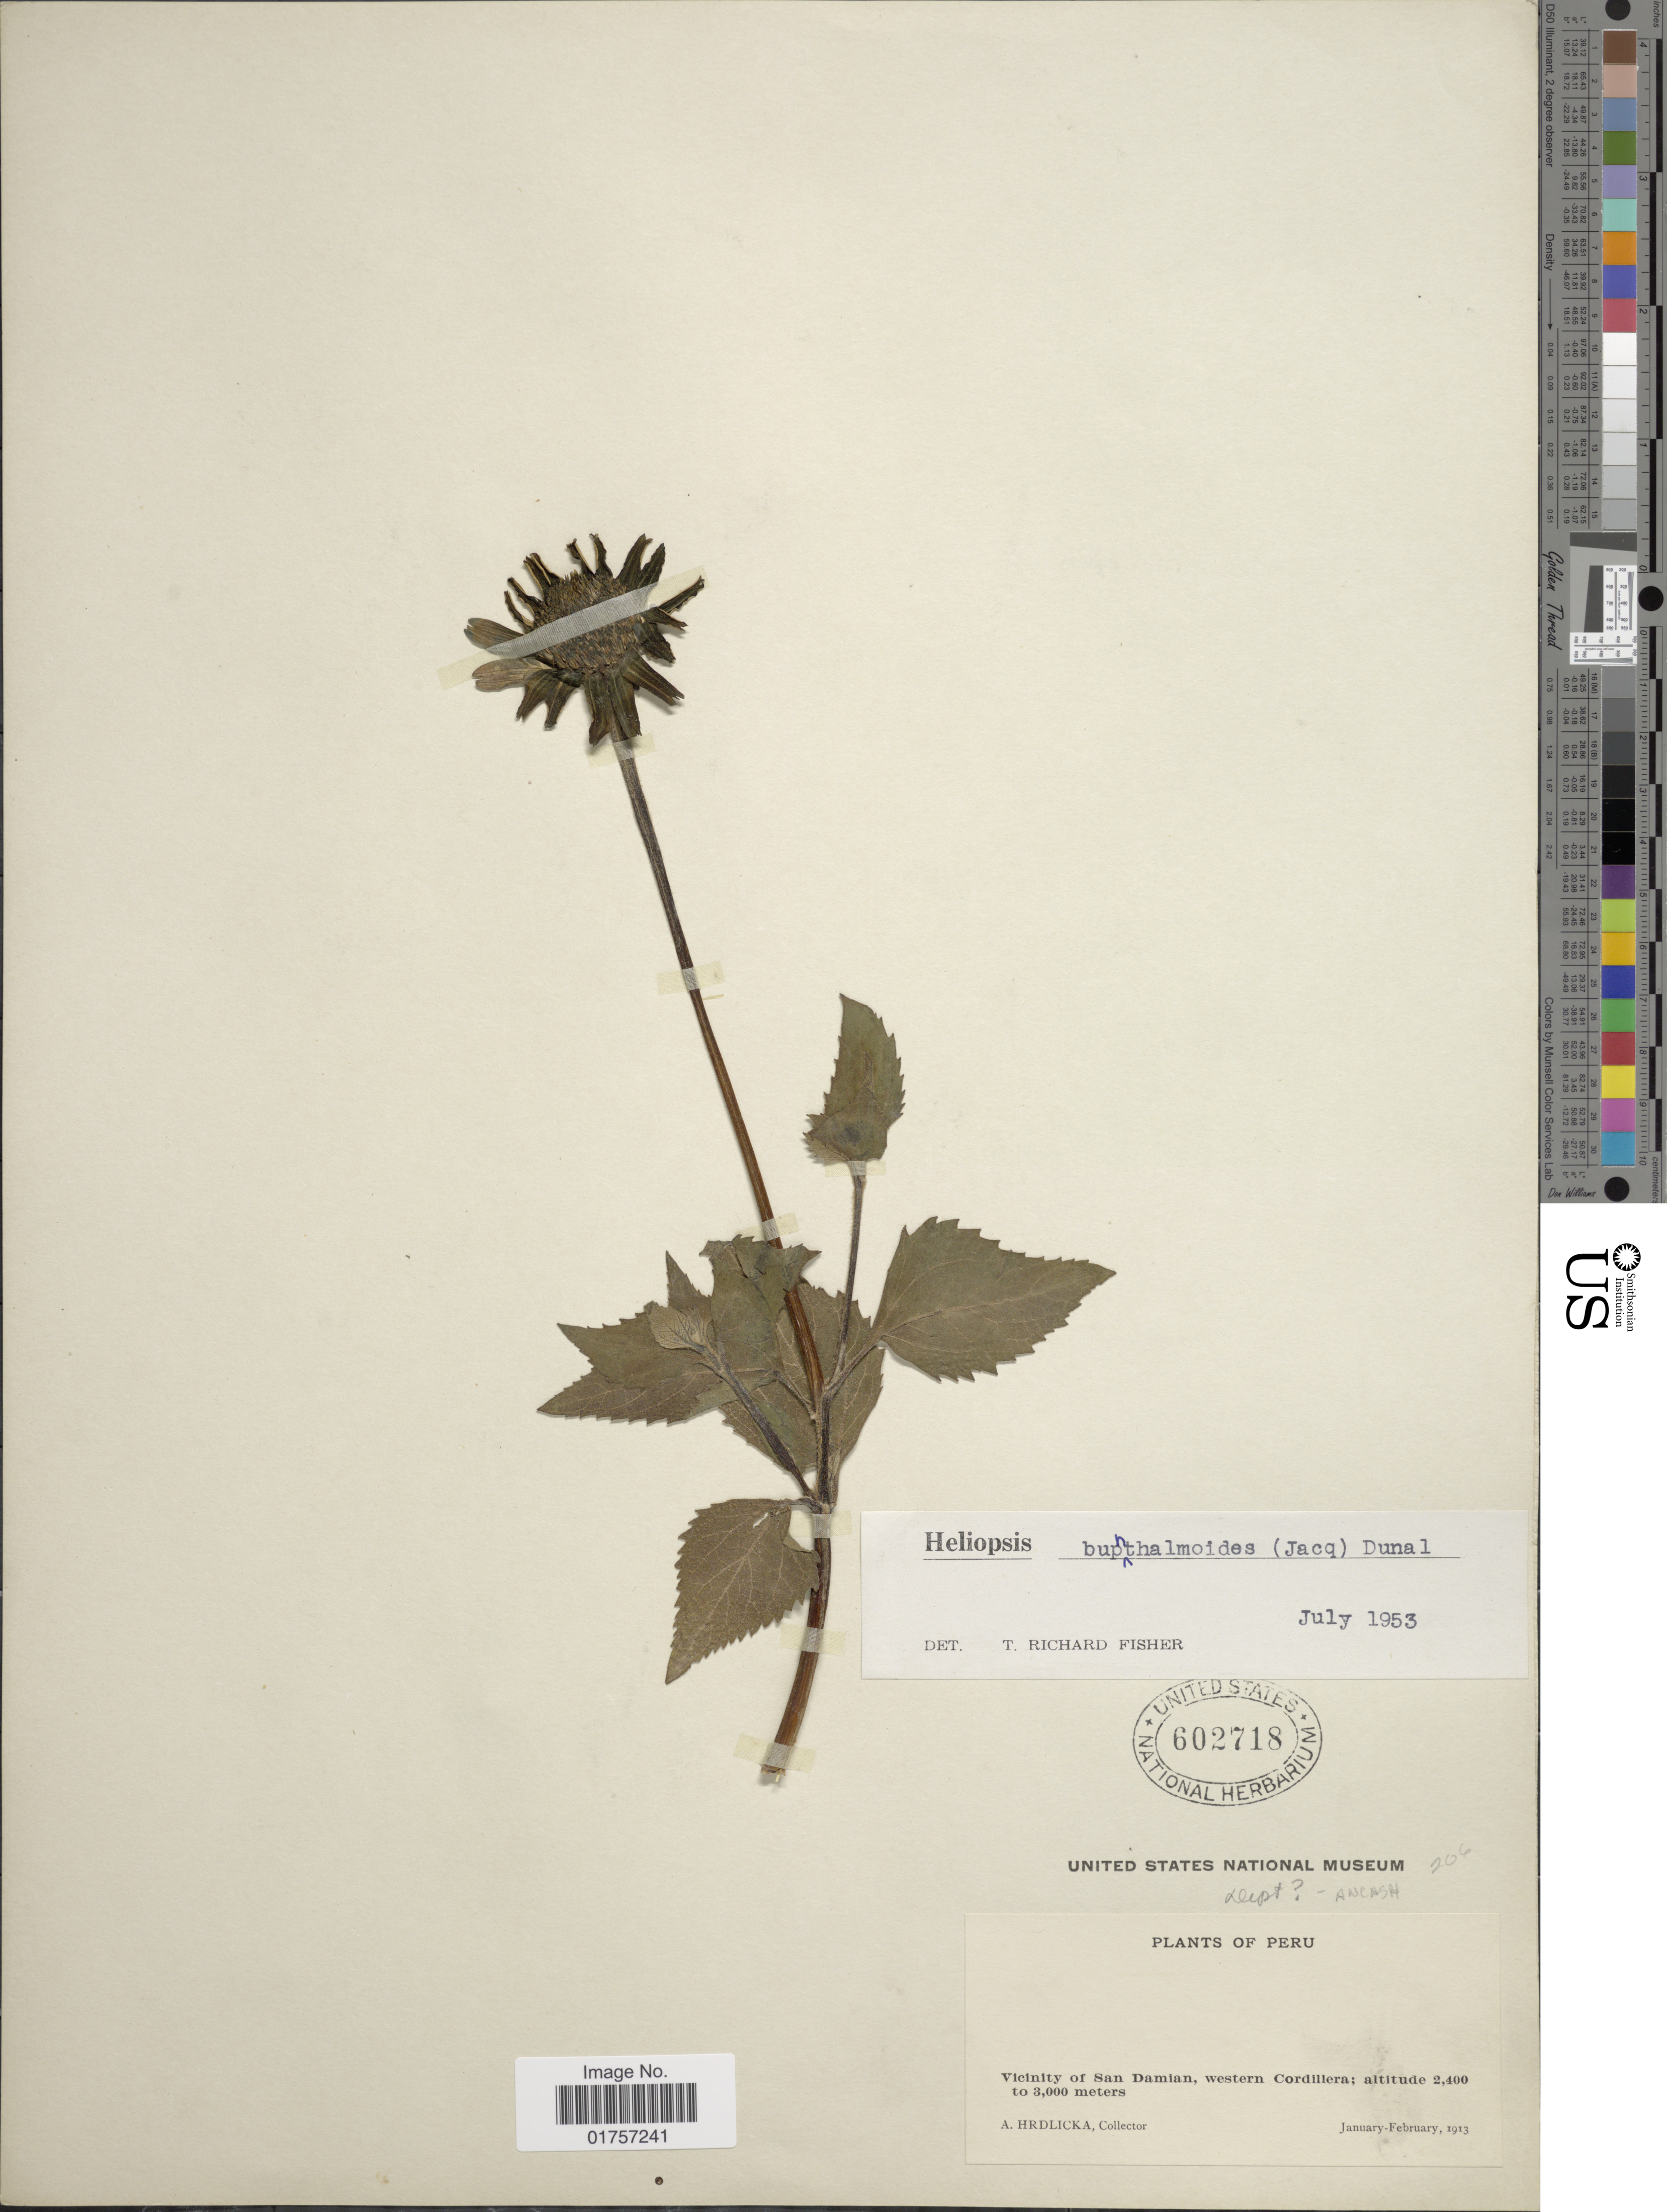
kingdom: Plantae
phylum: Tracheophyta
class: Magnoliopsida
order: Asterales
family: Asteraceae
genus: Heliopsis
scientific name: Heliopsis buphthalmoides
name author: (Jacq.) Dunal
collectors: A. Hrdlicka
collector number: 206?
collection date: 1913-01/1913-02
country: Peru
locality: Vicinity of San Damian, western Cordillera. Dept. Ancash [unsure placement]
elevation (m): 2400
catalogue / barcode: US 602718